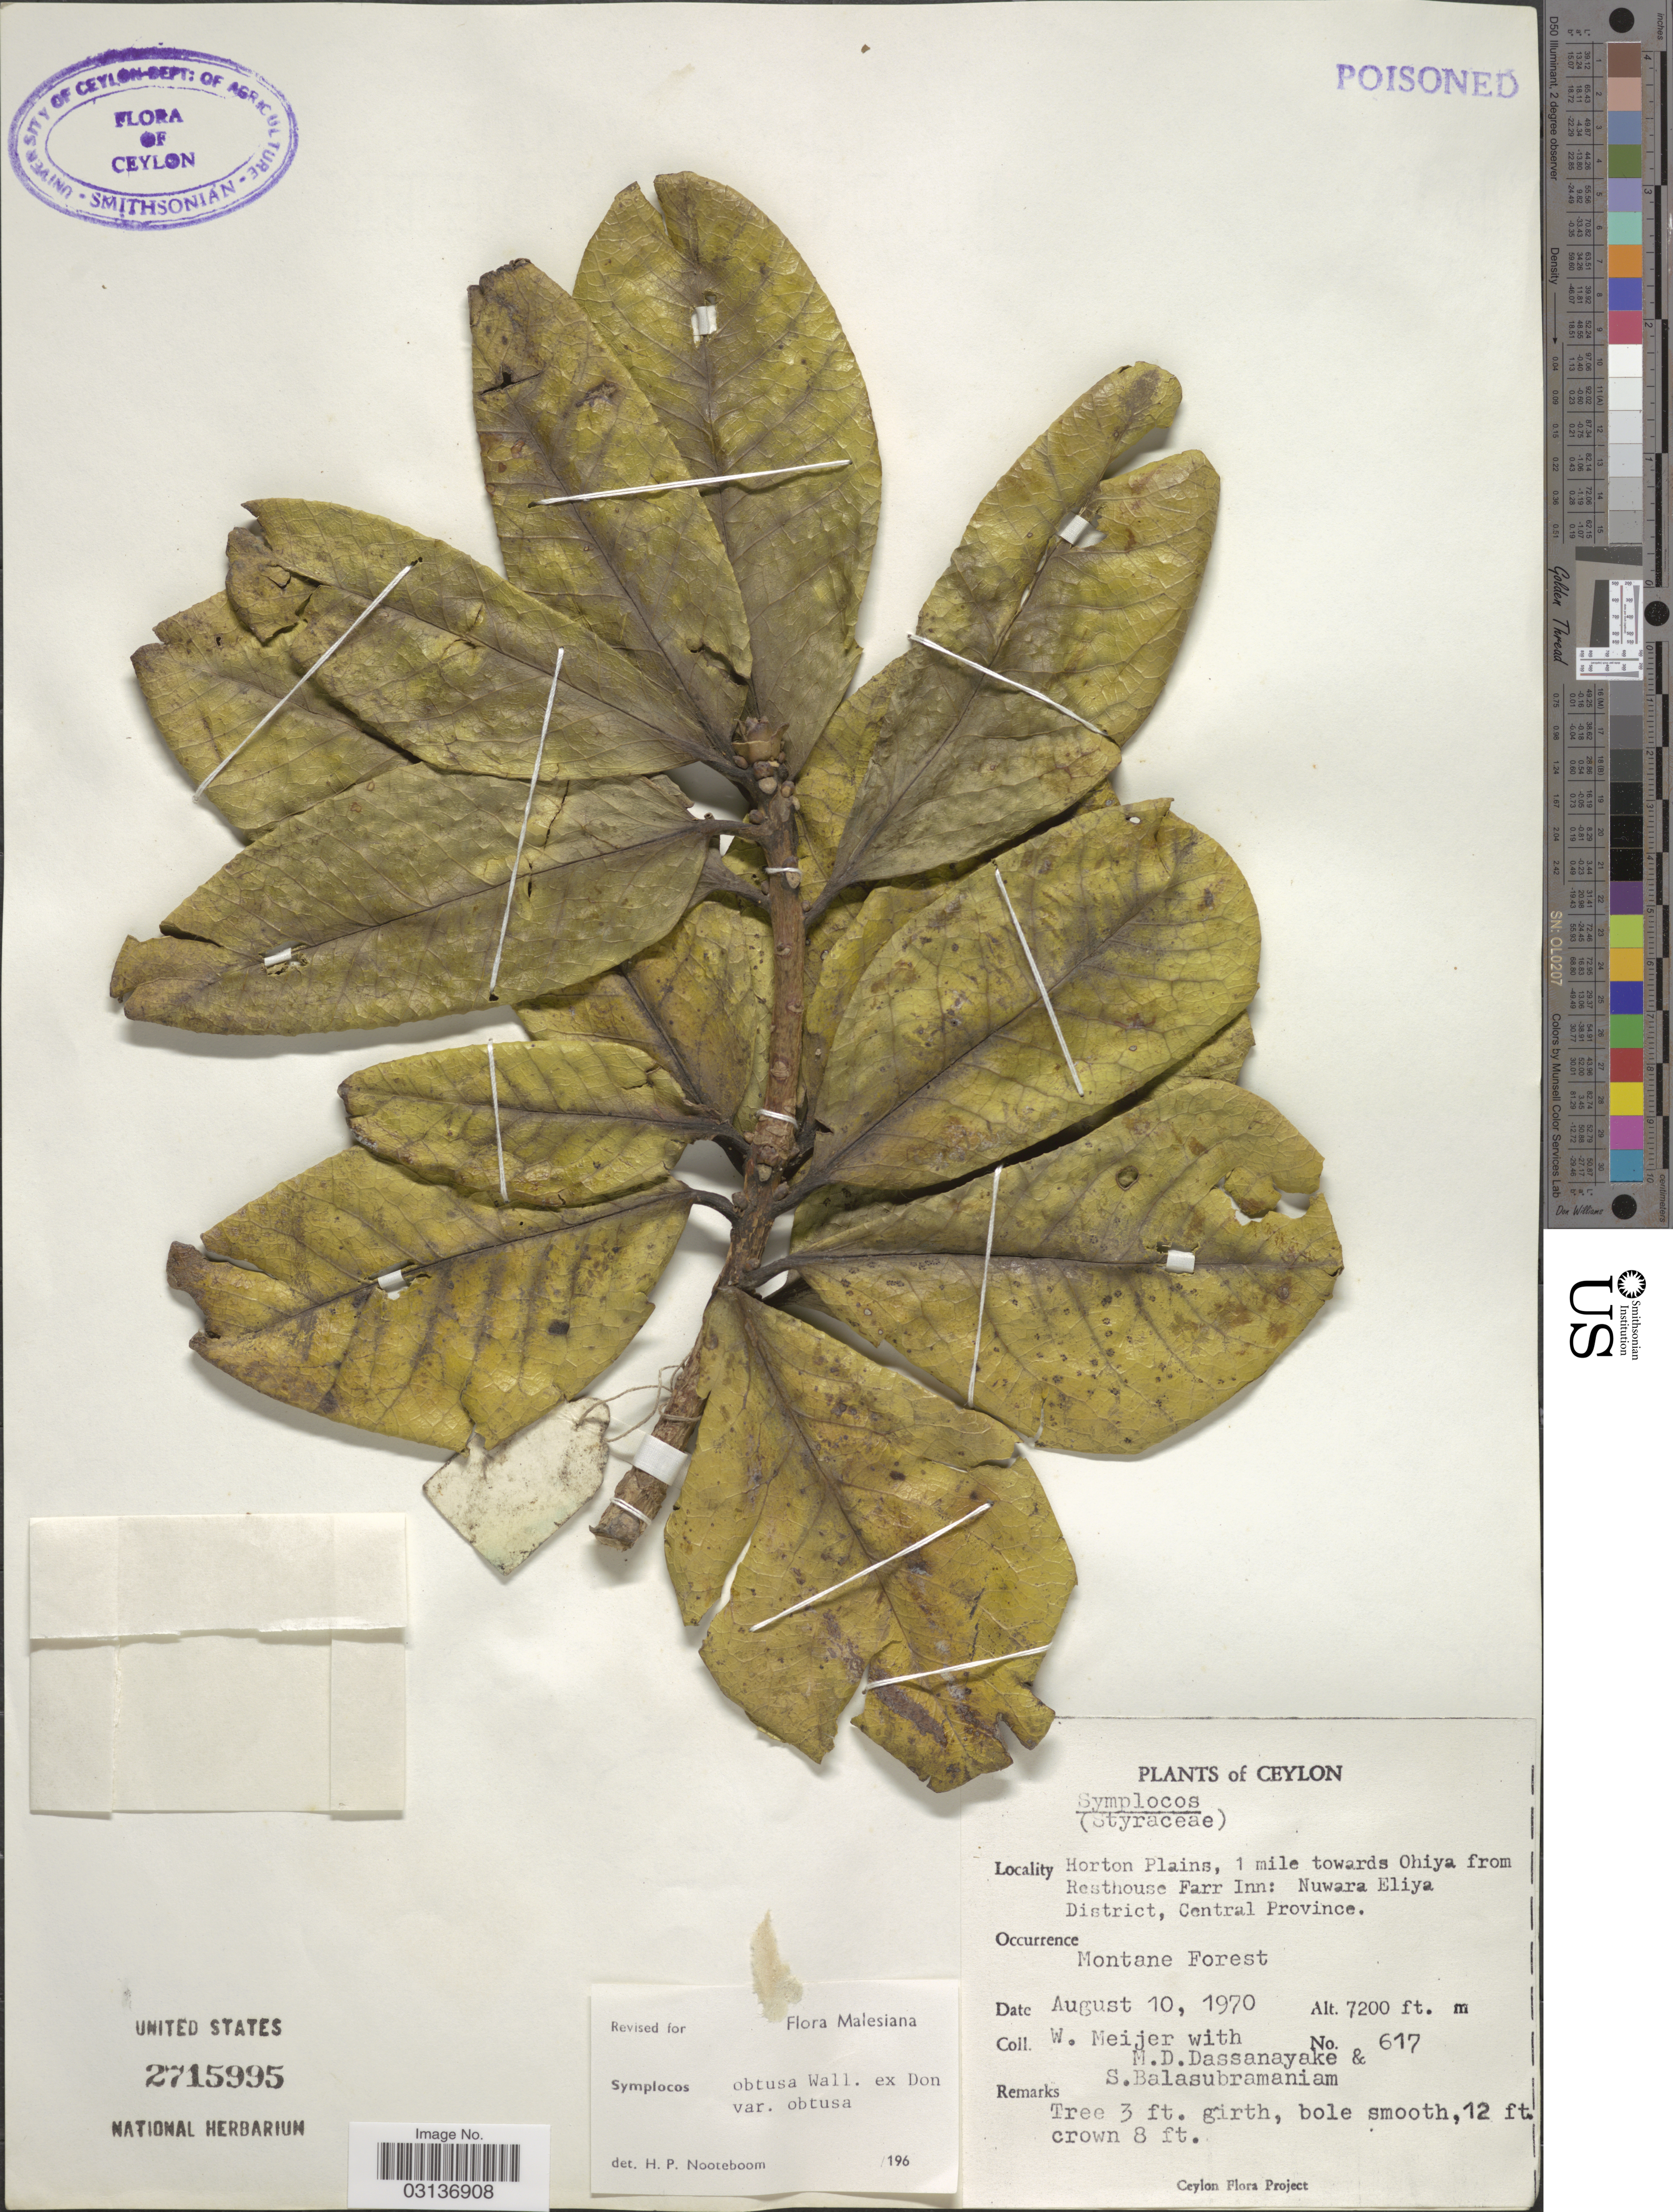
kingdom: Plantae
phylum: Tracheophyta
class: Magnoliopsida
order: Ericales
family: Symplocaceae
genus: Symplocos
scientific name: Symplocos obtusa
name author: Wall. ex G. Don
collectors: W. Meijer, M. D. Dassanayake & S. Balasubramaniam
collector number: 617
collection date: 1970-08-10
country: Sri Lanka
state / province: Central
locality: Ceylon. Horton Plains, 1 mile towards Ohiya from Resthouse Farr Inn: Nuwara Eliya District, Central Province.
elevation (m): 2195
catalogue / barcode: US 2715995